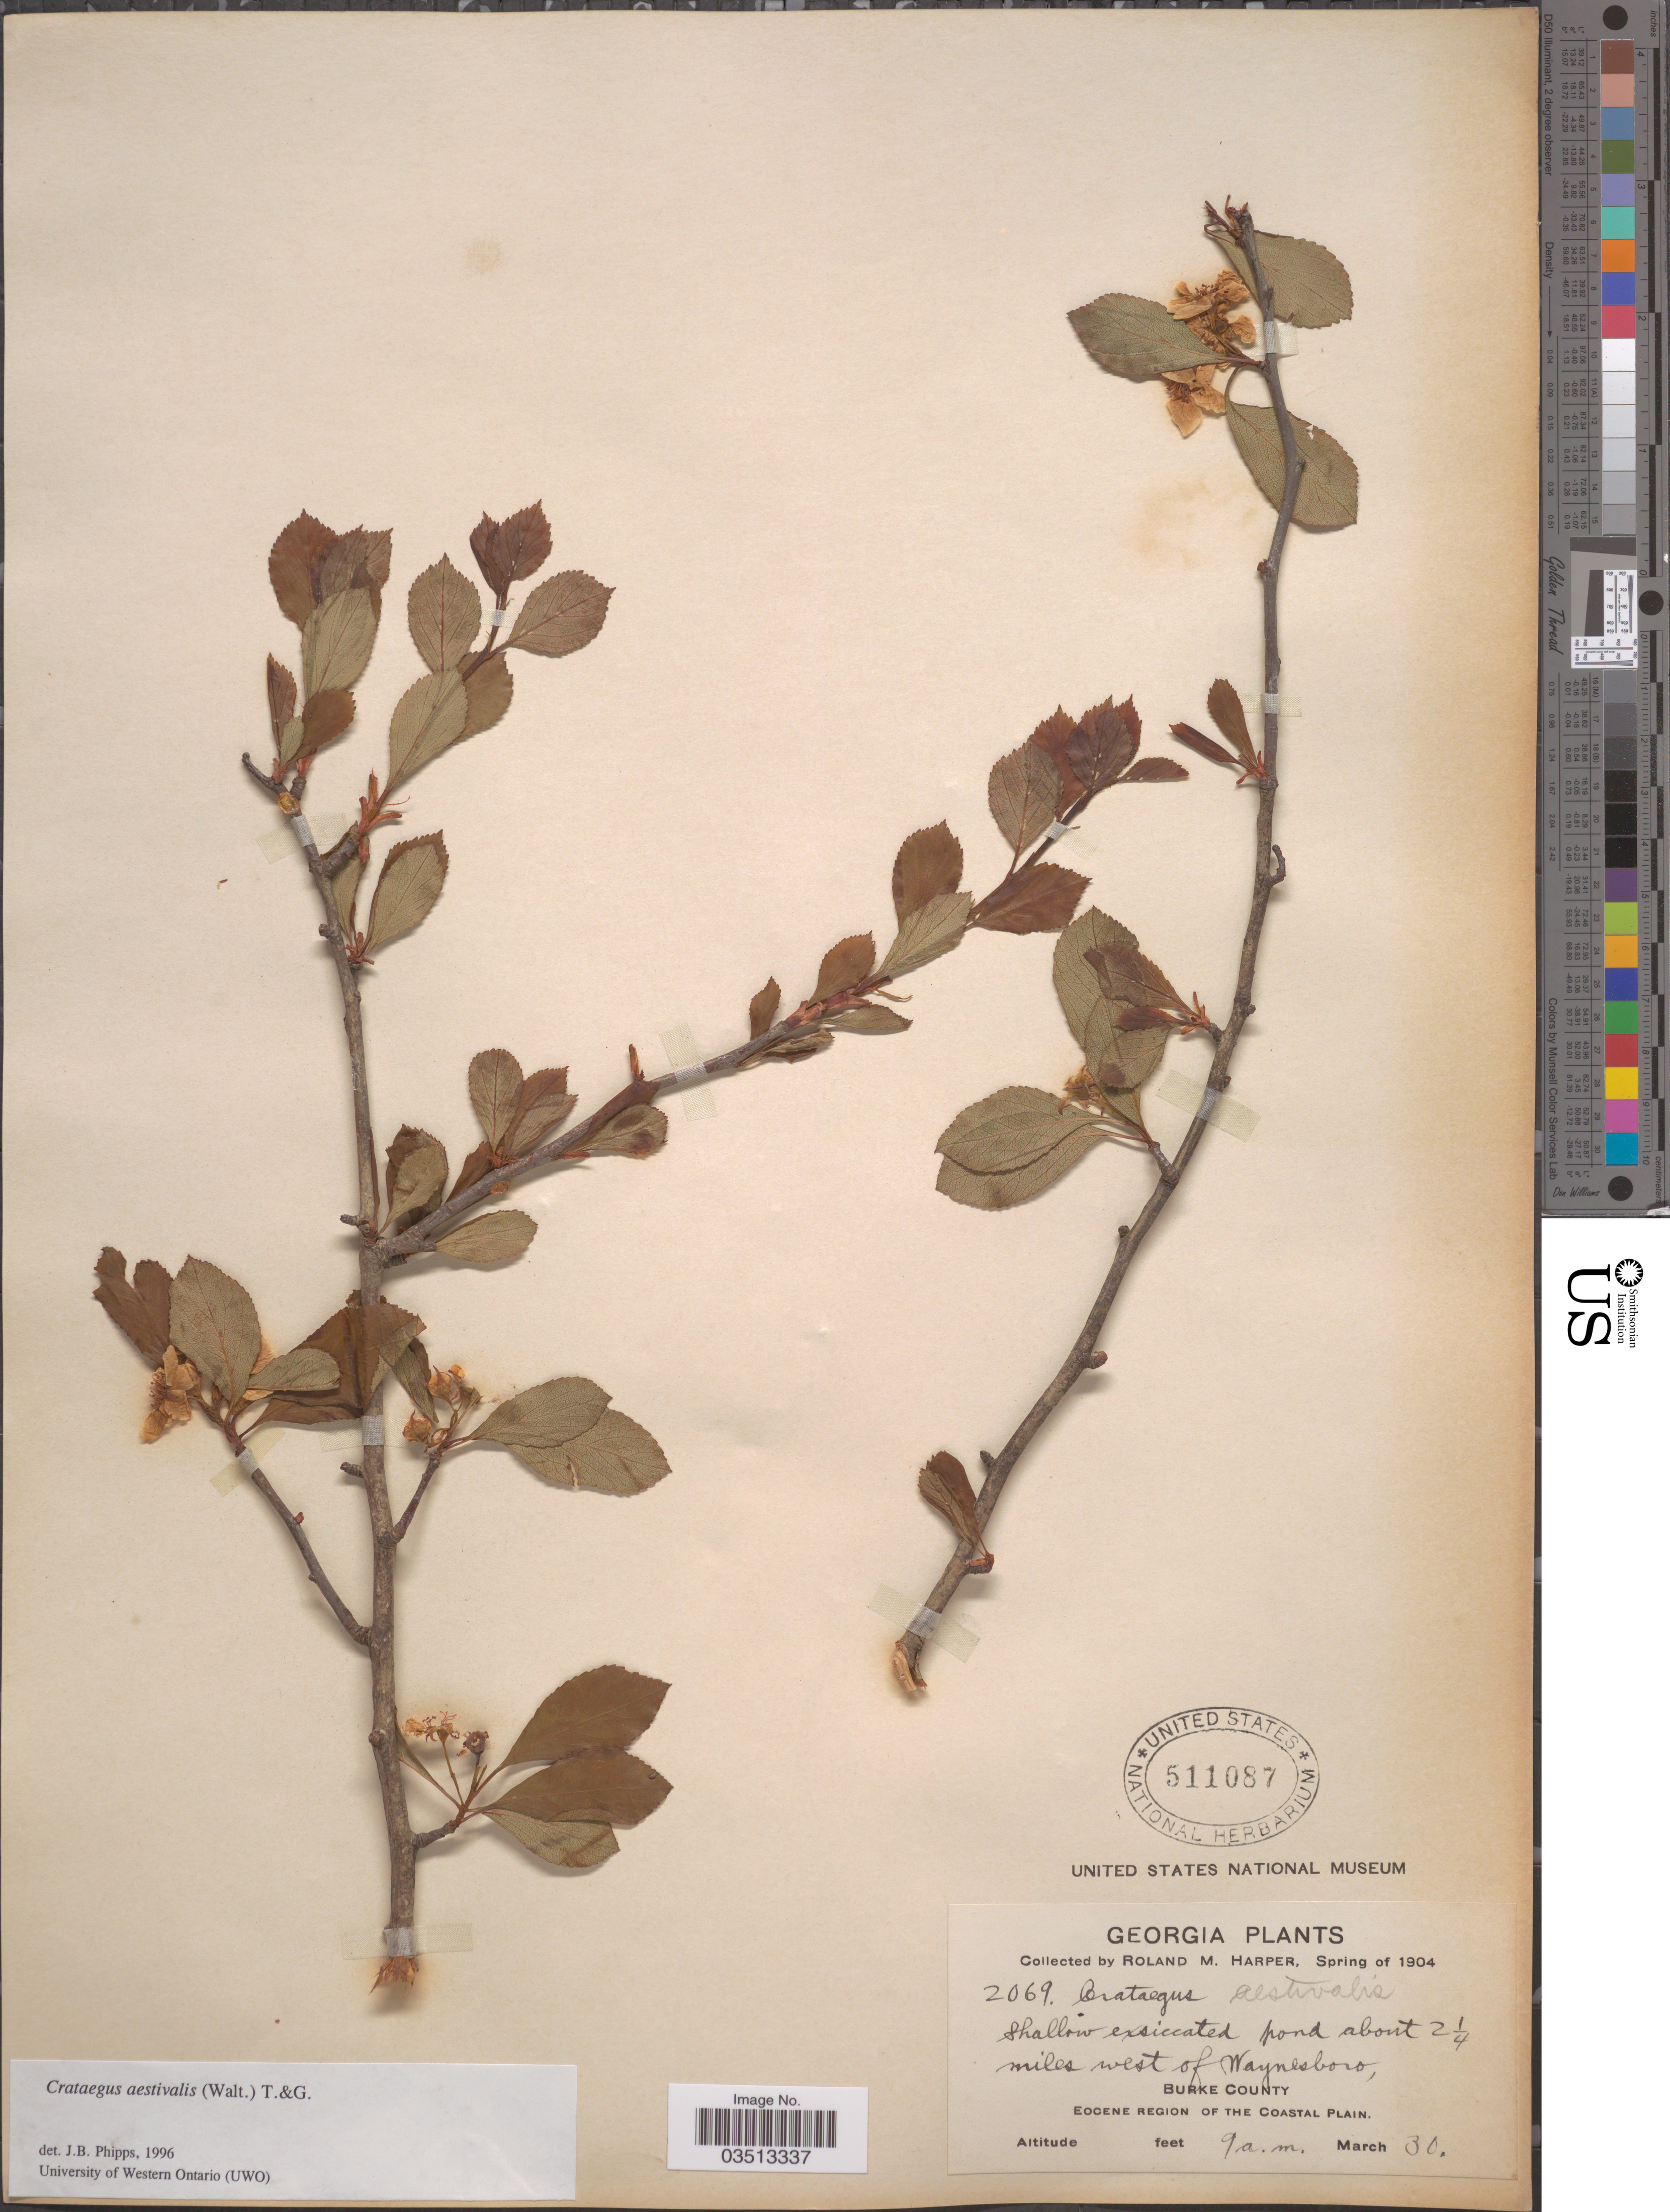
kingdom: Plantae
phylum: Tracheophyta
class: Magnoliopsida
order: Rosales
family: Rosaceae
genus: Crataegus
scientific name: Crataegus aestivalis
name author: (Walter) Torr. & A. Gray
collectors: R. M. Harper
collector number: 2069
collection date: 1904-03-30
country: United States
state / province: Georgia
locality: Pond about 2¼ miles west of Waynesboro, Burke County. Eocene Region of the Coastal Plain.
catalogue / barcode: US 511087